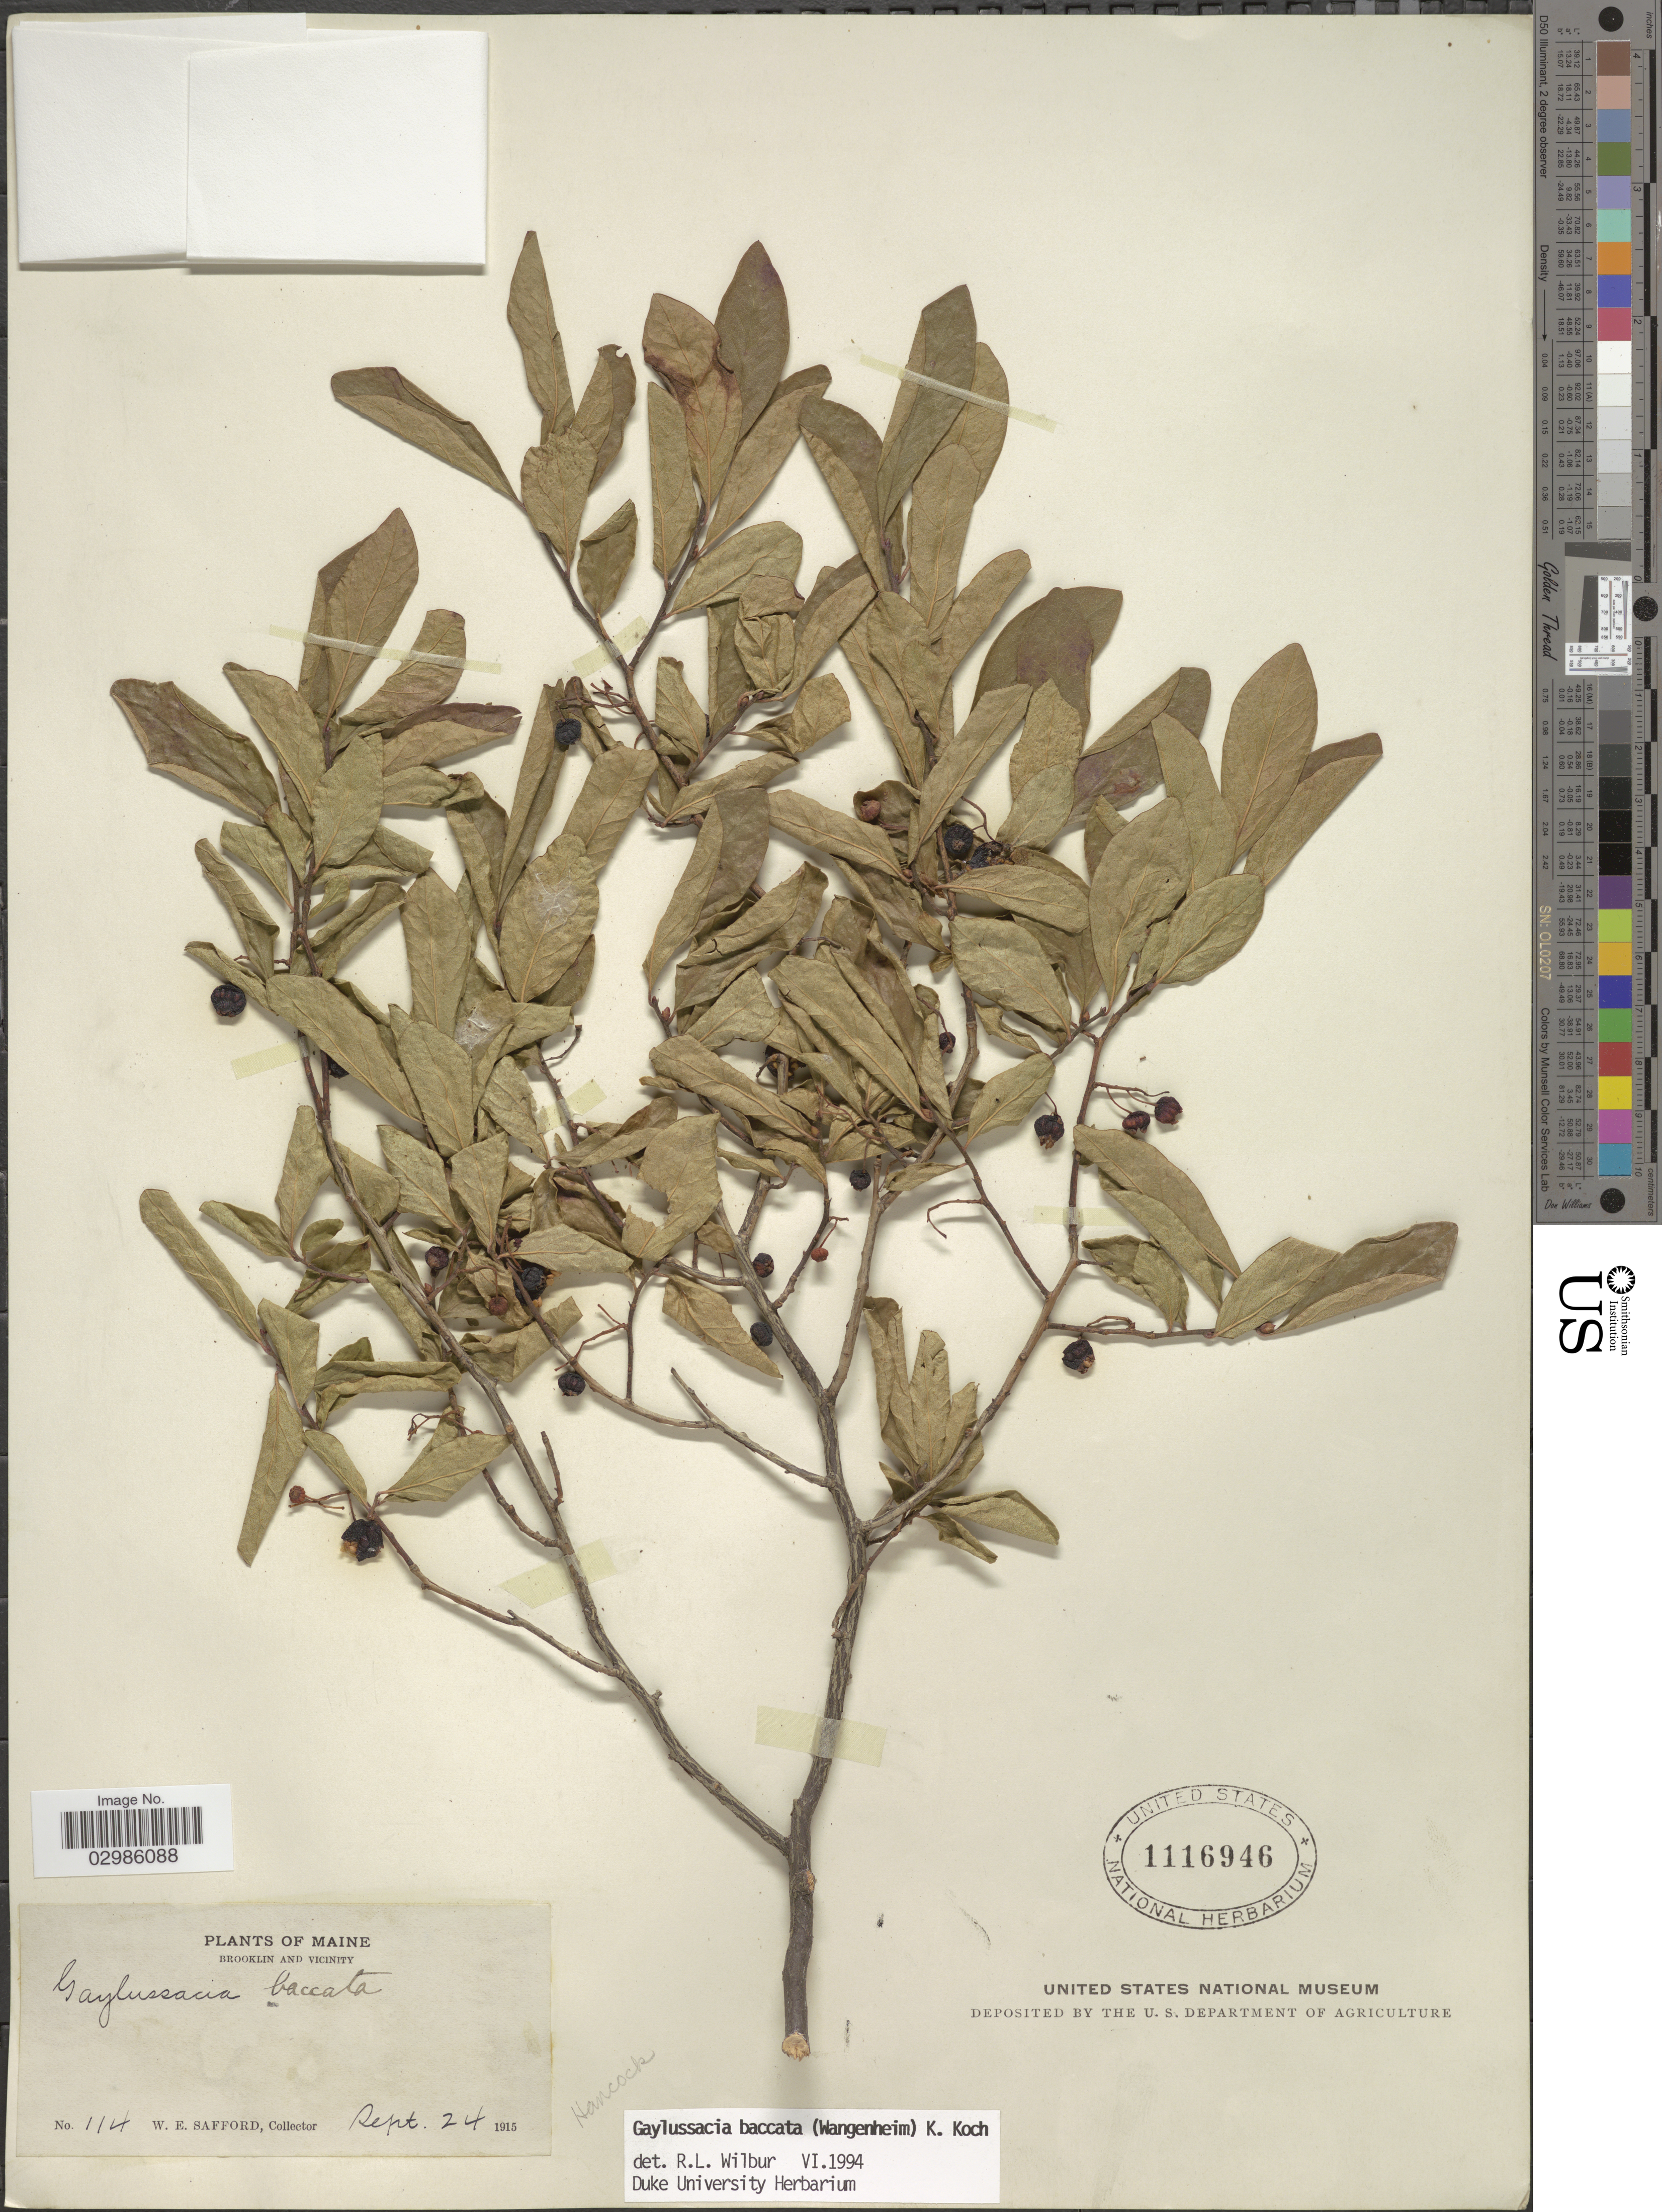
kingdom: Plantae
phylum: Tracheophyta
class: Magnoliopsida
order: Ericales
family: Ericaceae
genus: Gaylussacia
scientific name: Gaylussacia baccata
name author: (Wangenh.) K. Koch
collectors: W. E. Safford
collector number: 114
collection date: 1915-09-24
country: United States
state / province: Maine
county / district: Hancock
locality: Brooklin and Vicinity. Hancock.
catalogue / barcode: US 1116946